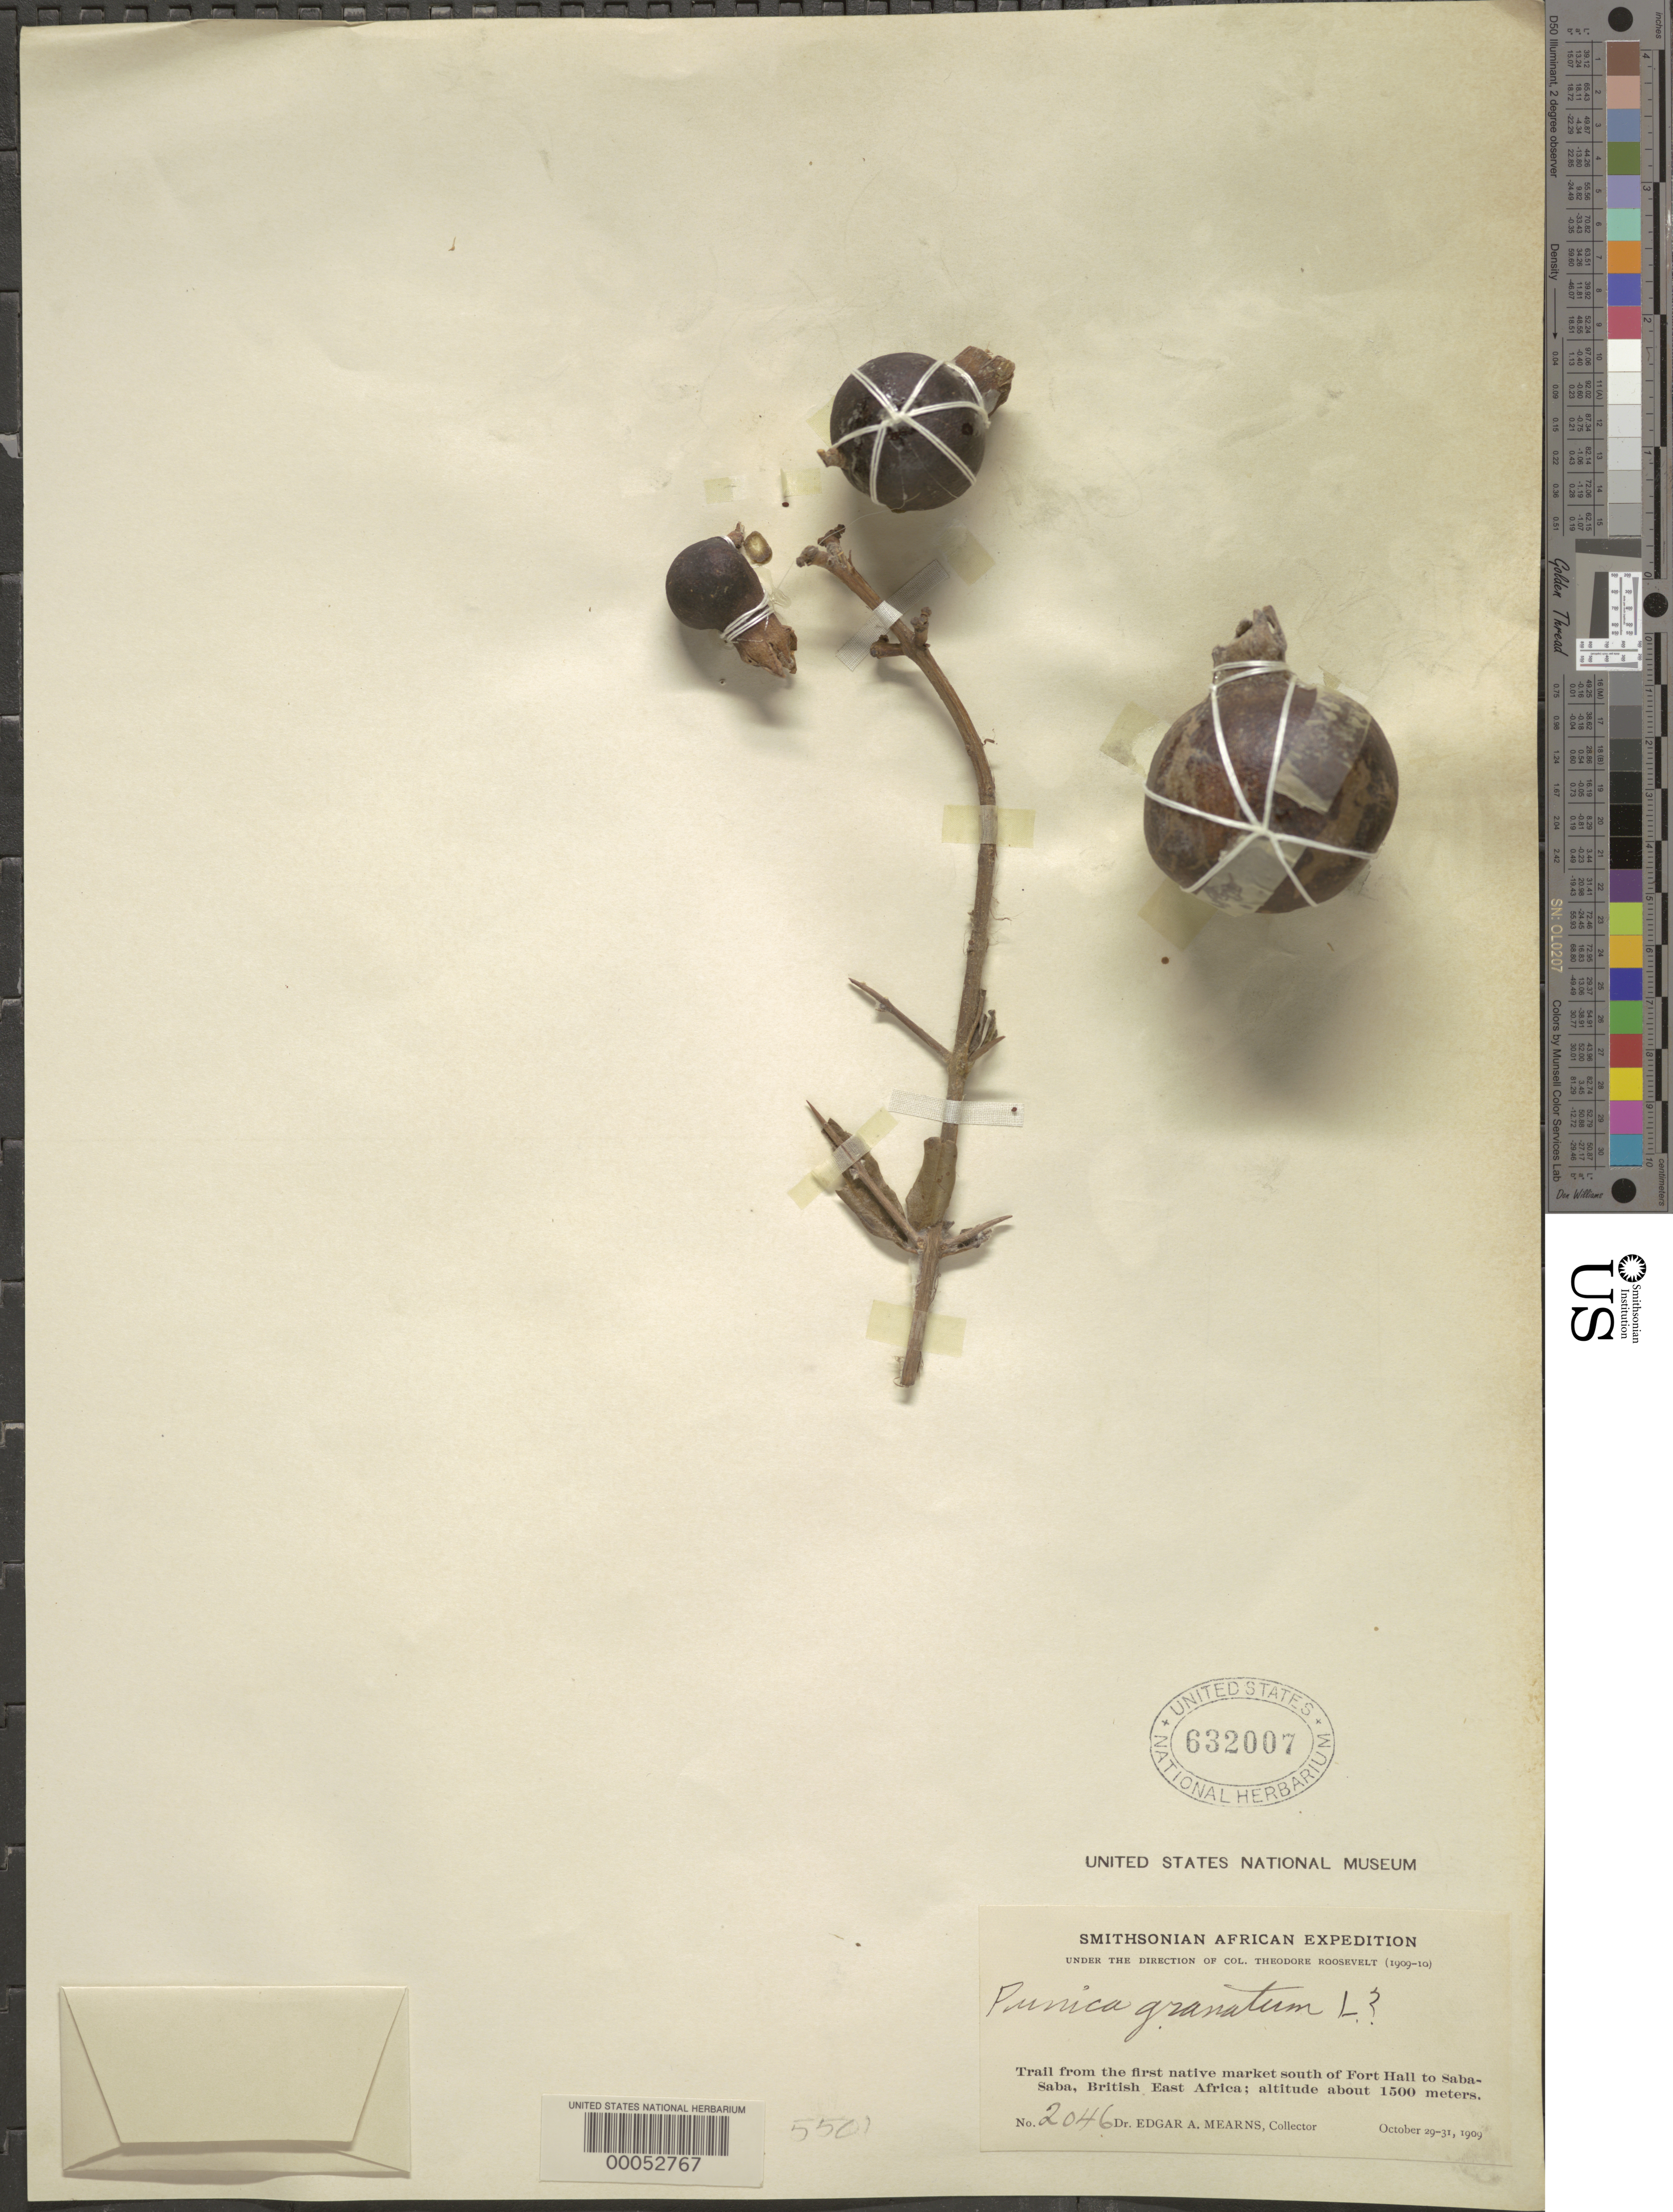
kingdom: Plantae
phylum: Tracheophyta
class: Magnoliopsida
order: Myrtales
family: Lythraceae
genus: Punica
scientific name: Punica granatum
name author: L.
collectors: E. A. Mearns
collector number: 2046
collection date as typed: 31 Oct 1909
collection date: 1909-10-31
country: Kenya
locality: Trail from first native market s of fort hall to sabasaba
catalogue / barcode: US 632007